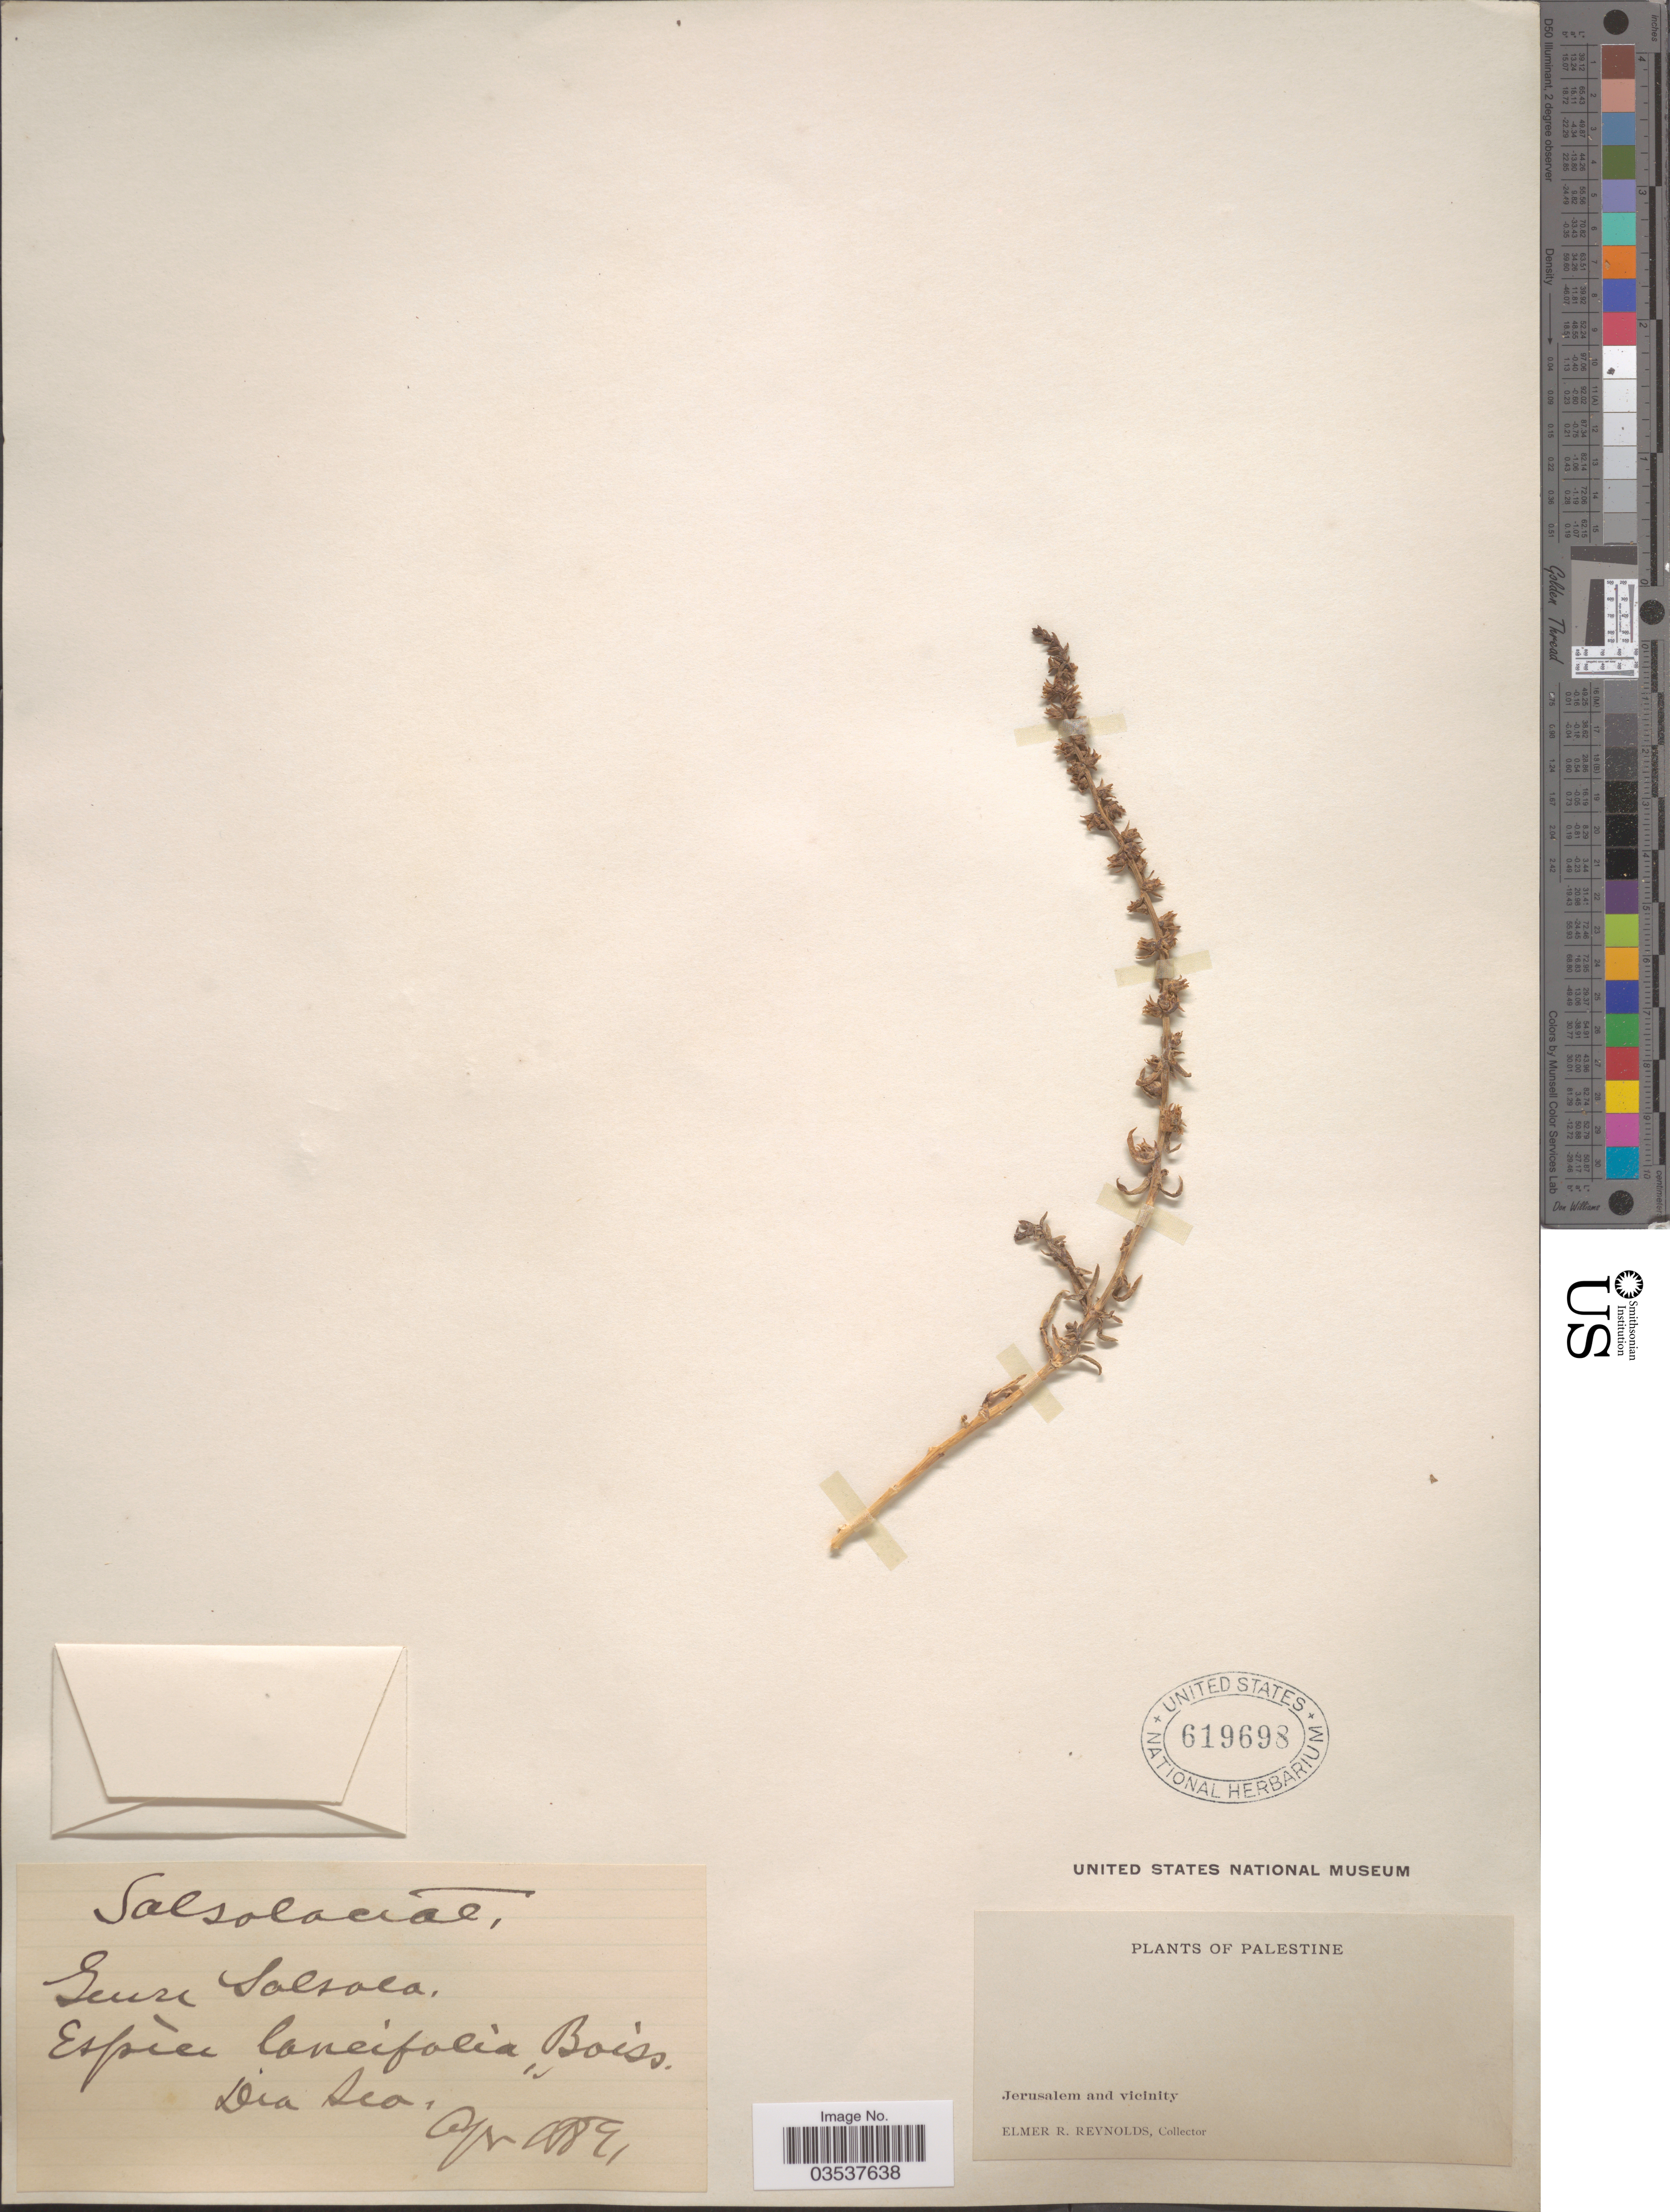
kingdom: Plantae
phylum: Tracheophyta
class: Magnoliopsida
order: Caryophyllales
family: Amaranthaceae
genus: Halothamnus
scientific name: Halothamnus lancifolius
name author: (Boiss.) Kothe-Heinr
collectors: E. Reynolds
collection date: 1891-04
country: Israel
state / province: Jerusalem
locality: Dia Sco. [unsure placement] Palestine. Jerusalem and vicinity.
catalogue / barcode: US 619698